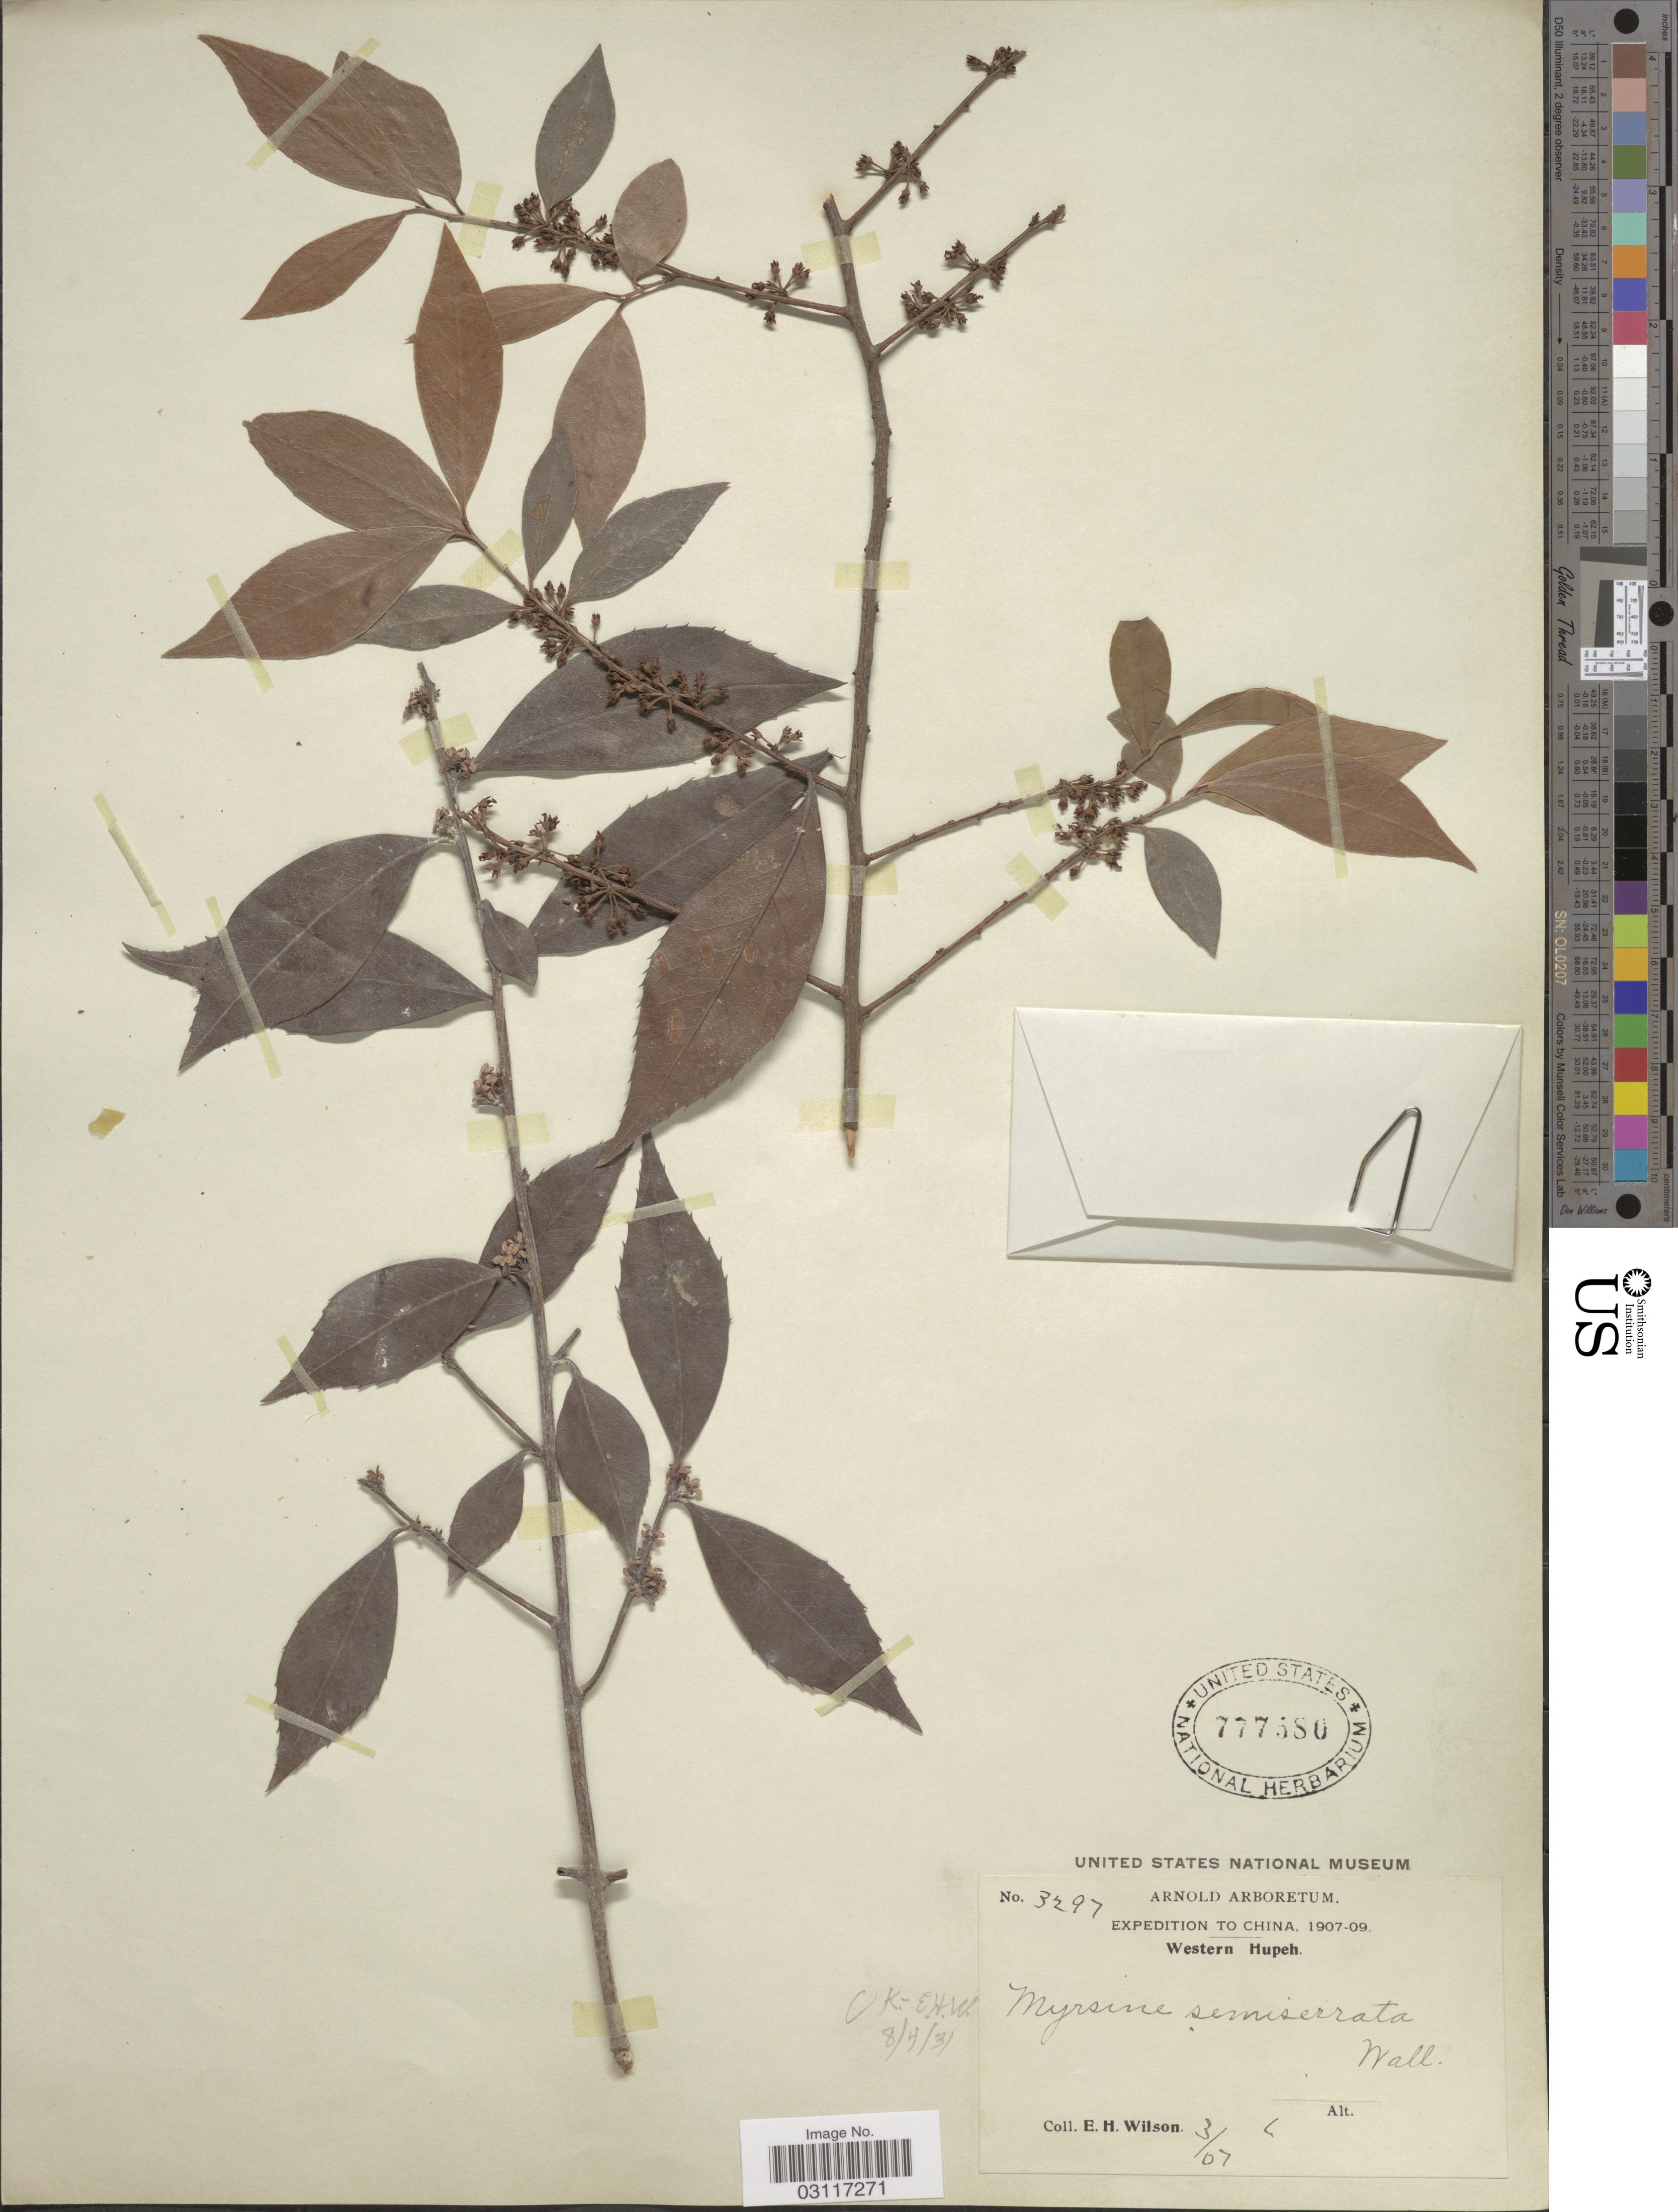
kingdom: Plantae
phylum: Tracheophyta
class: Magnoliopsida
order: Ericales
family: Primulaceae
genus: Myrsine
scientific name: Myrsine semiserrata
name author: Wall.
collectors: E. Wilson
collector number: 3297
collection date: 1907-03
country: China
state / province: Hubei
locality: Western Hupeh.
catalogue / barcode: US 777580